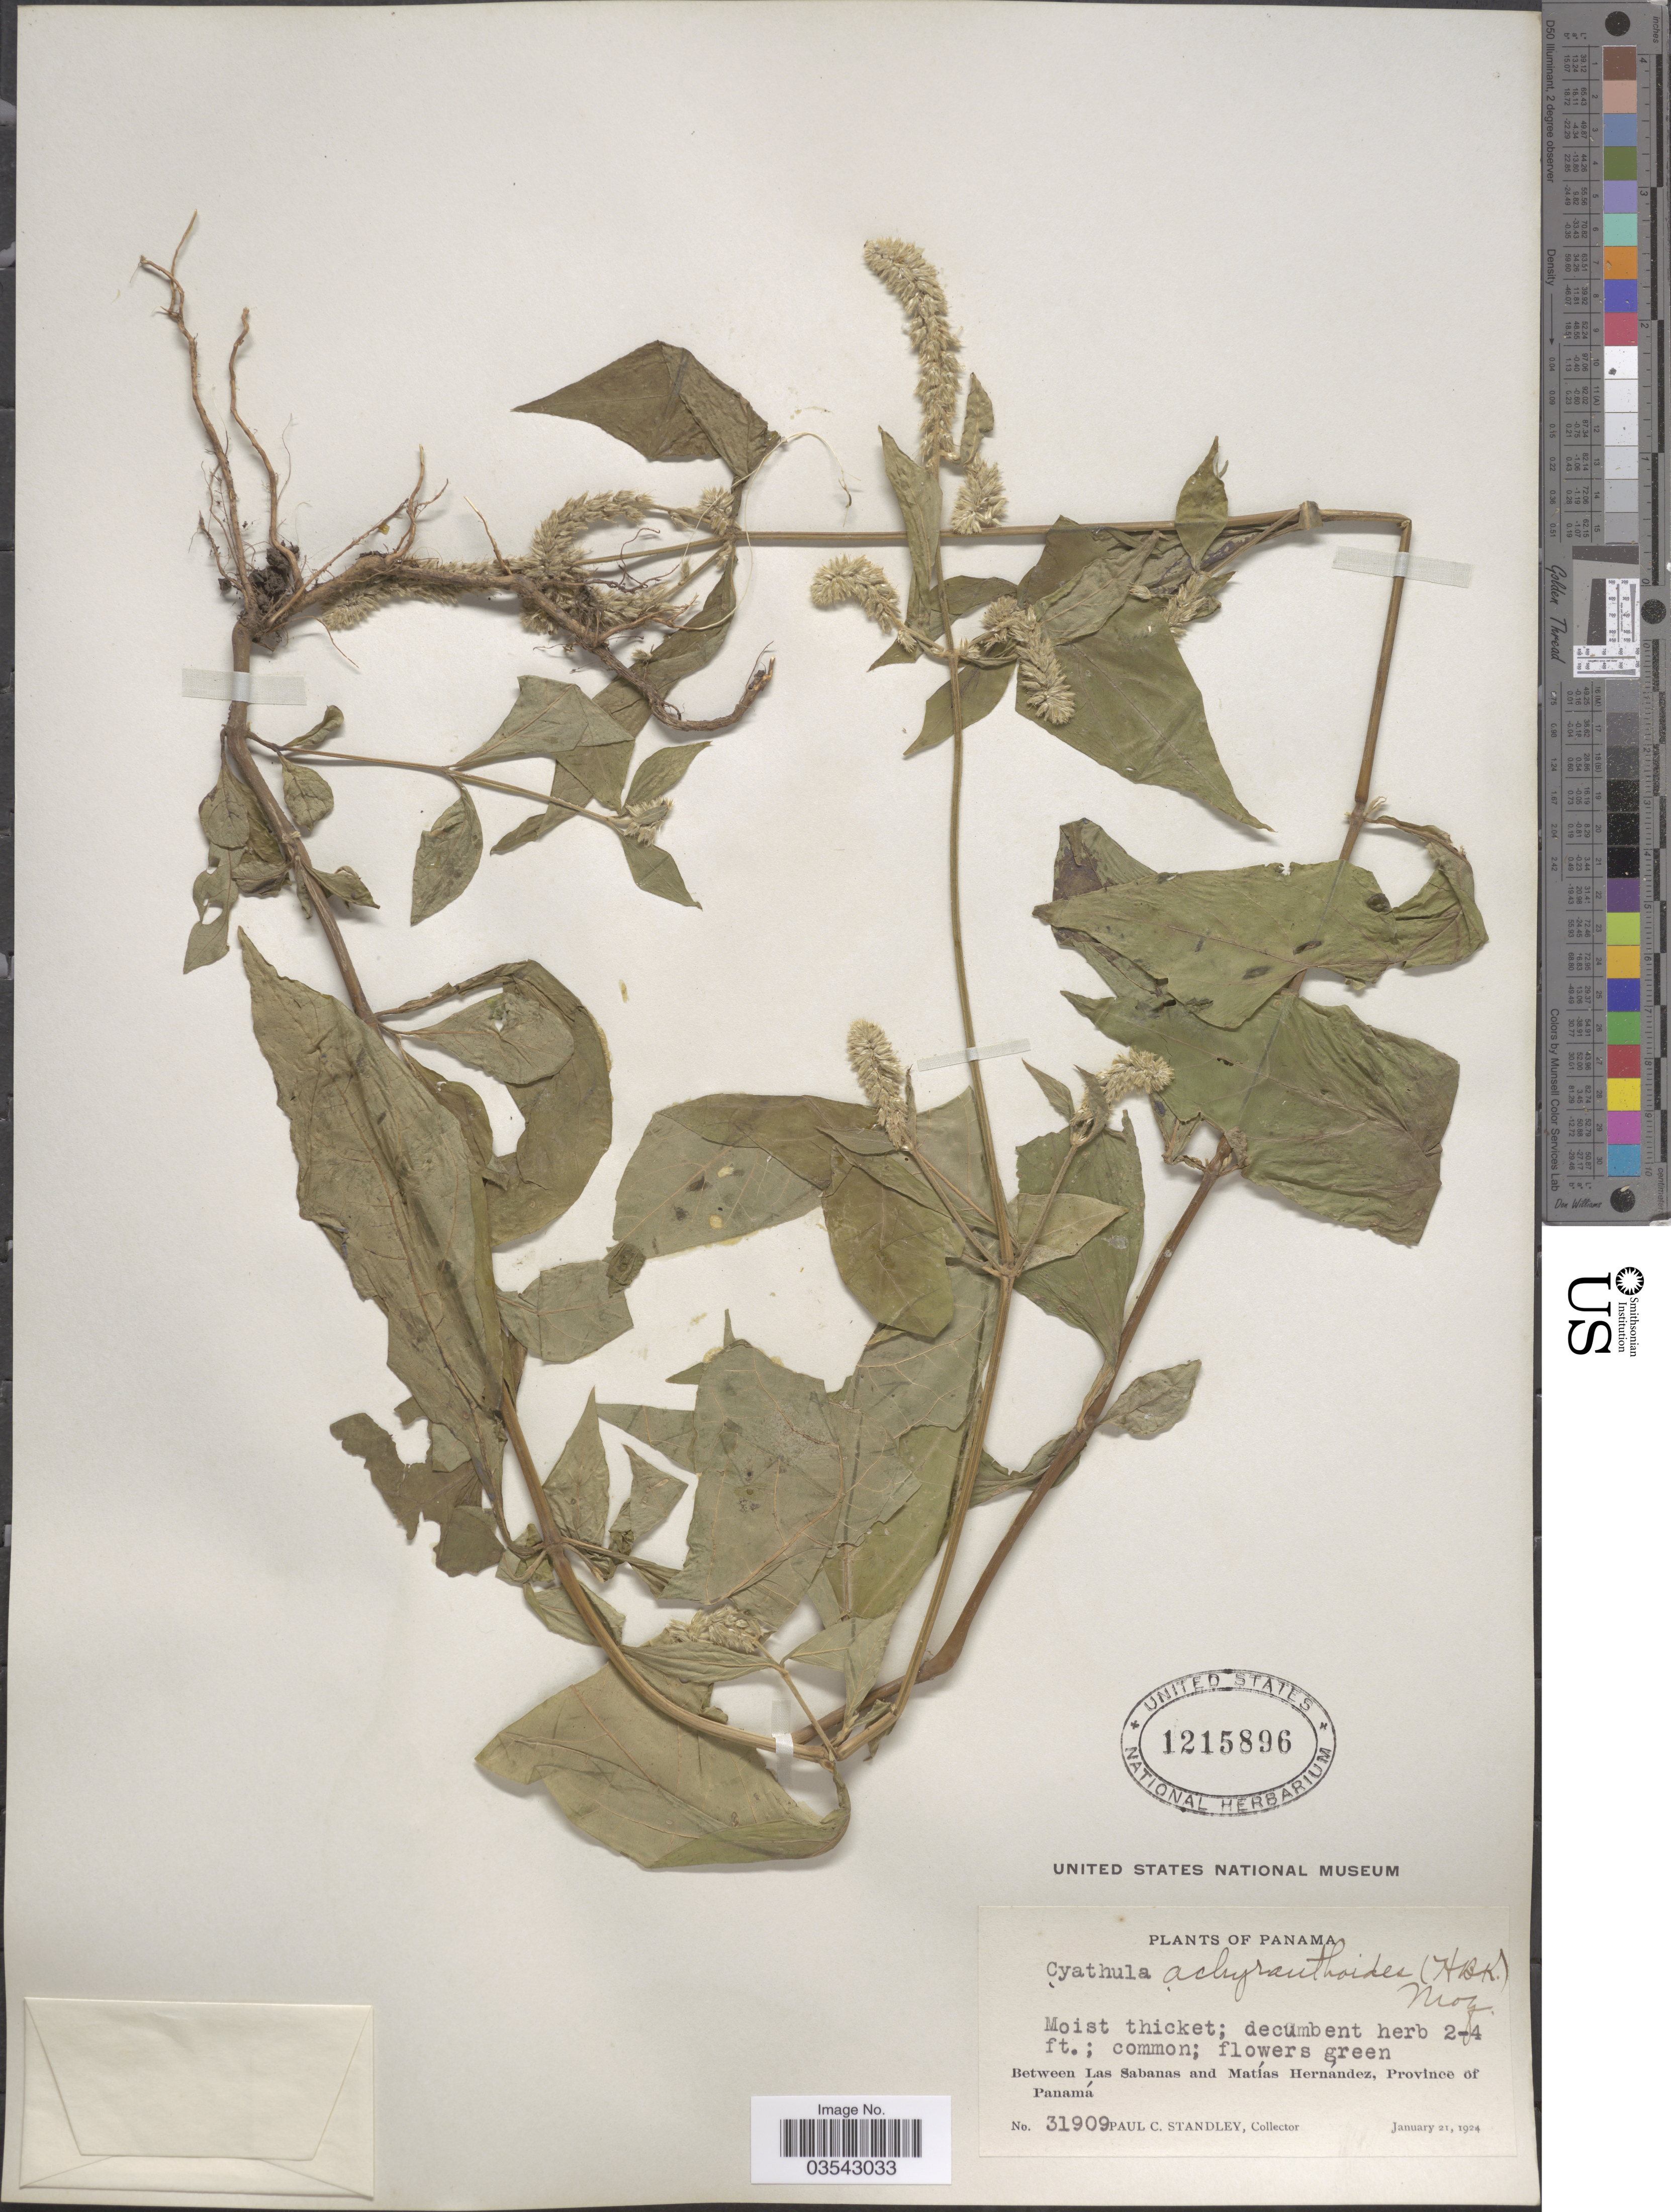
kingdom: Plantae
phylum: Tracheophyta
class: Magnoliopsida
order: Caryophyllales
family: Amaranthaceae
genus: Cyathula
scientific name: Cyathula achyranthoides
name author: (Kunth) Moq.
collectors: P. C. Standley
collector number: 31909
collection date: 1924-01-21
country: Panama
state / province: Panamá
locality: Between Las Sabanas and Matías Hernández.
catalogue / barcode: US 1215896